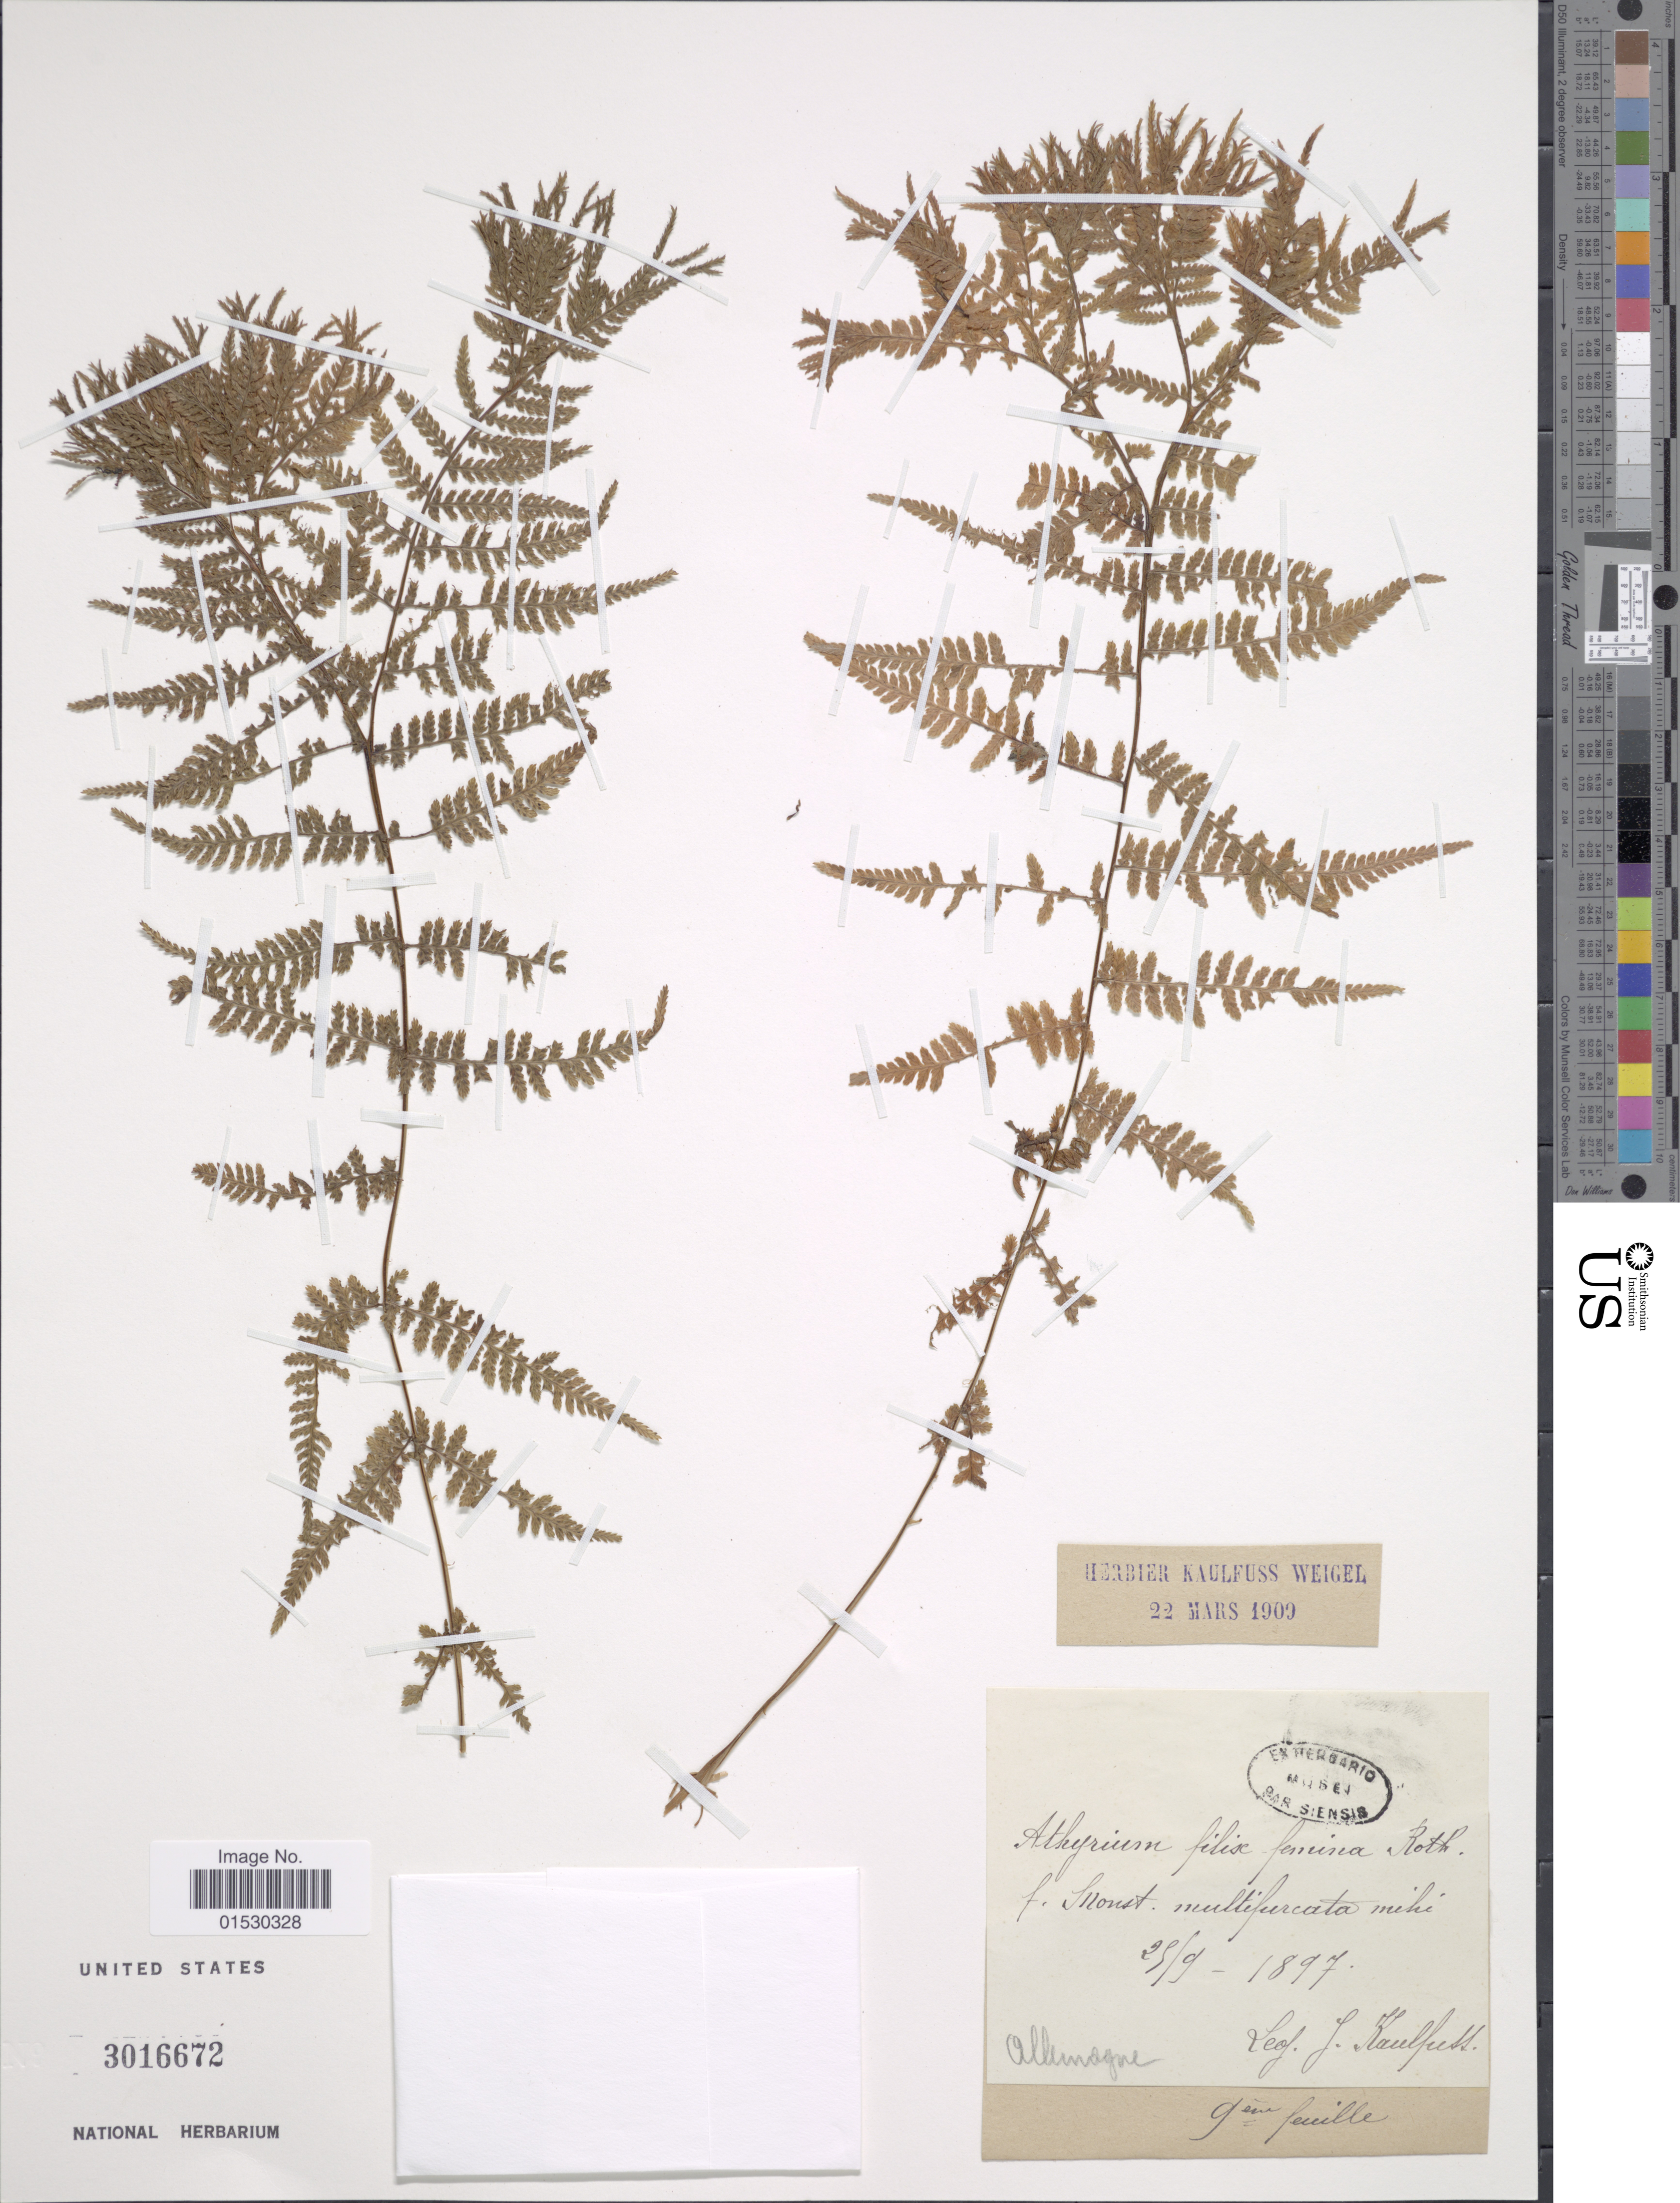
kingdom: Plantae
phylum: Tracheophyta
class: Polypodiopsida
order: Polypodiales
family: Athyriaceae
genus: Athyrium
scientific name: Athyrium filix-femina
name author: (L.) Roth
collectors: J. S. Kaulfuss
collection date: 1897-09-25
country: Germany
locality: Allemagne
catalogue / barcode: US 3016672